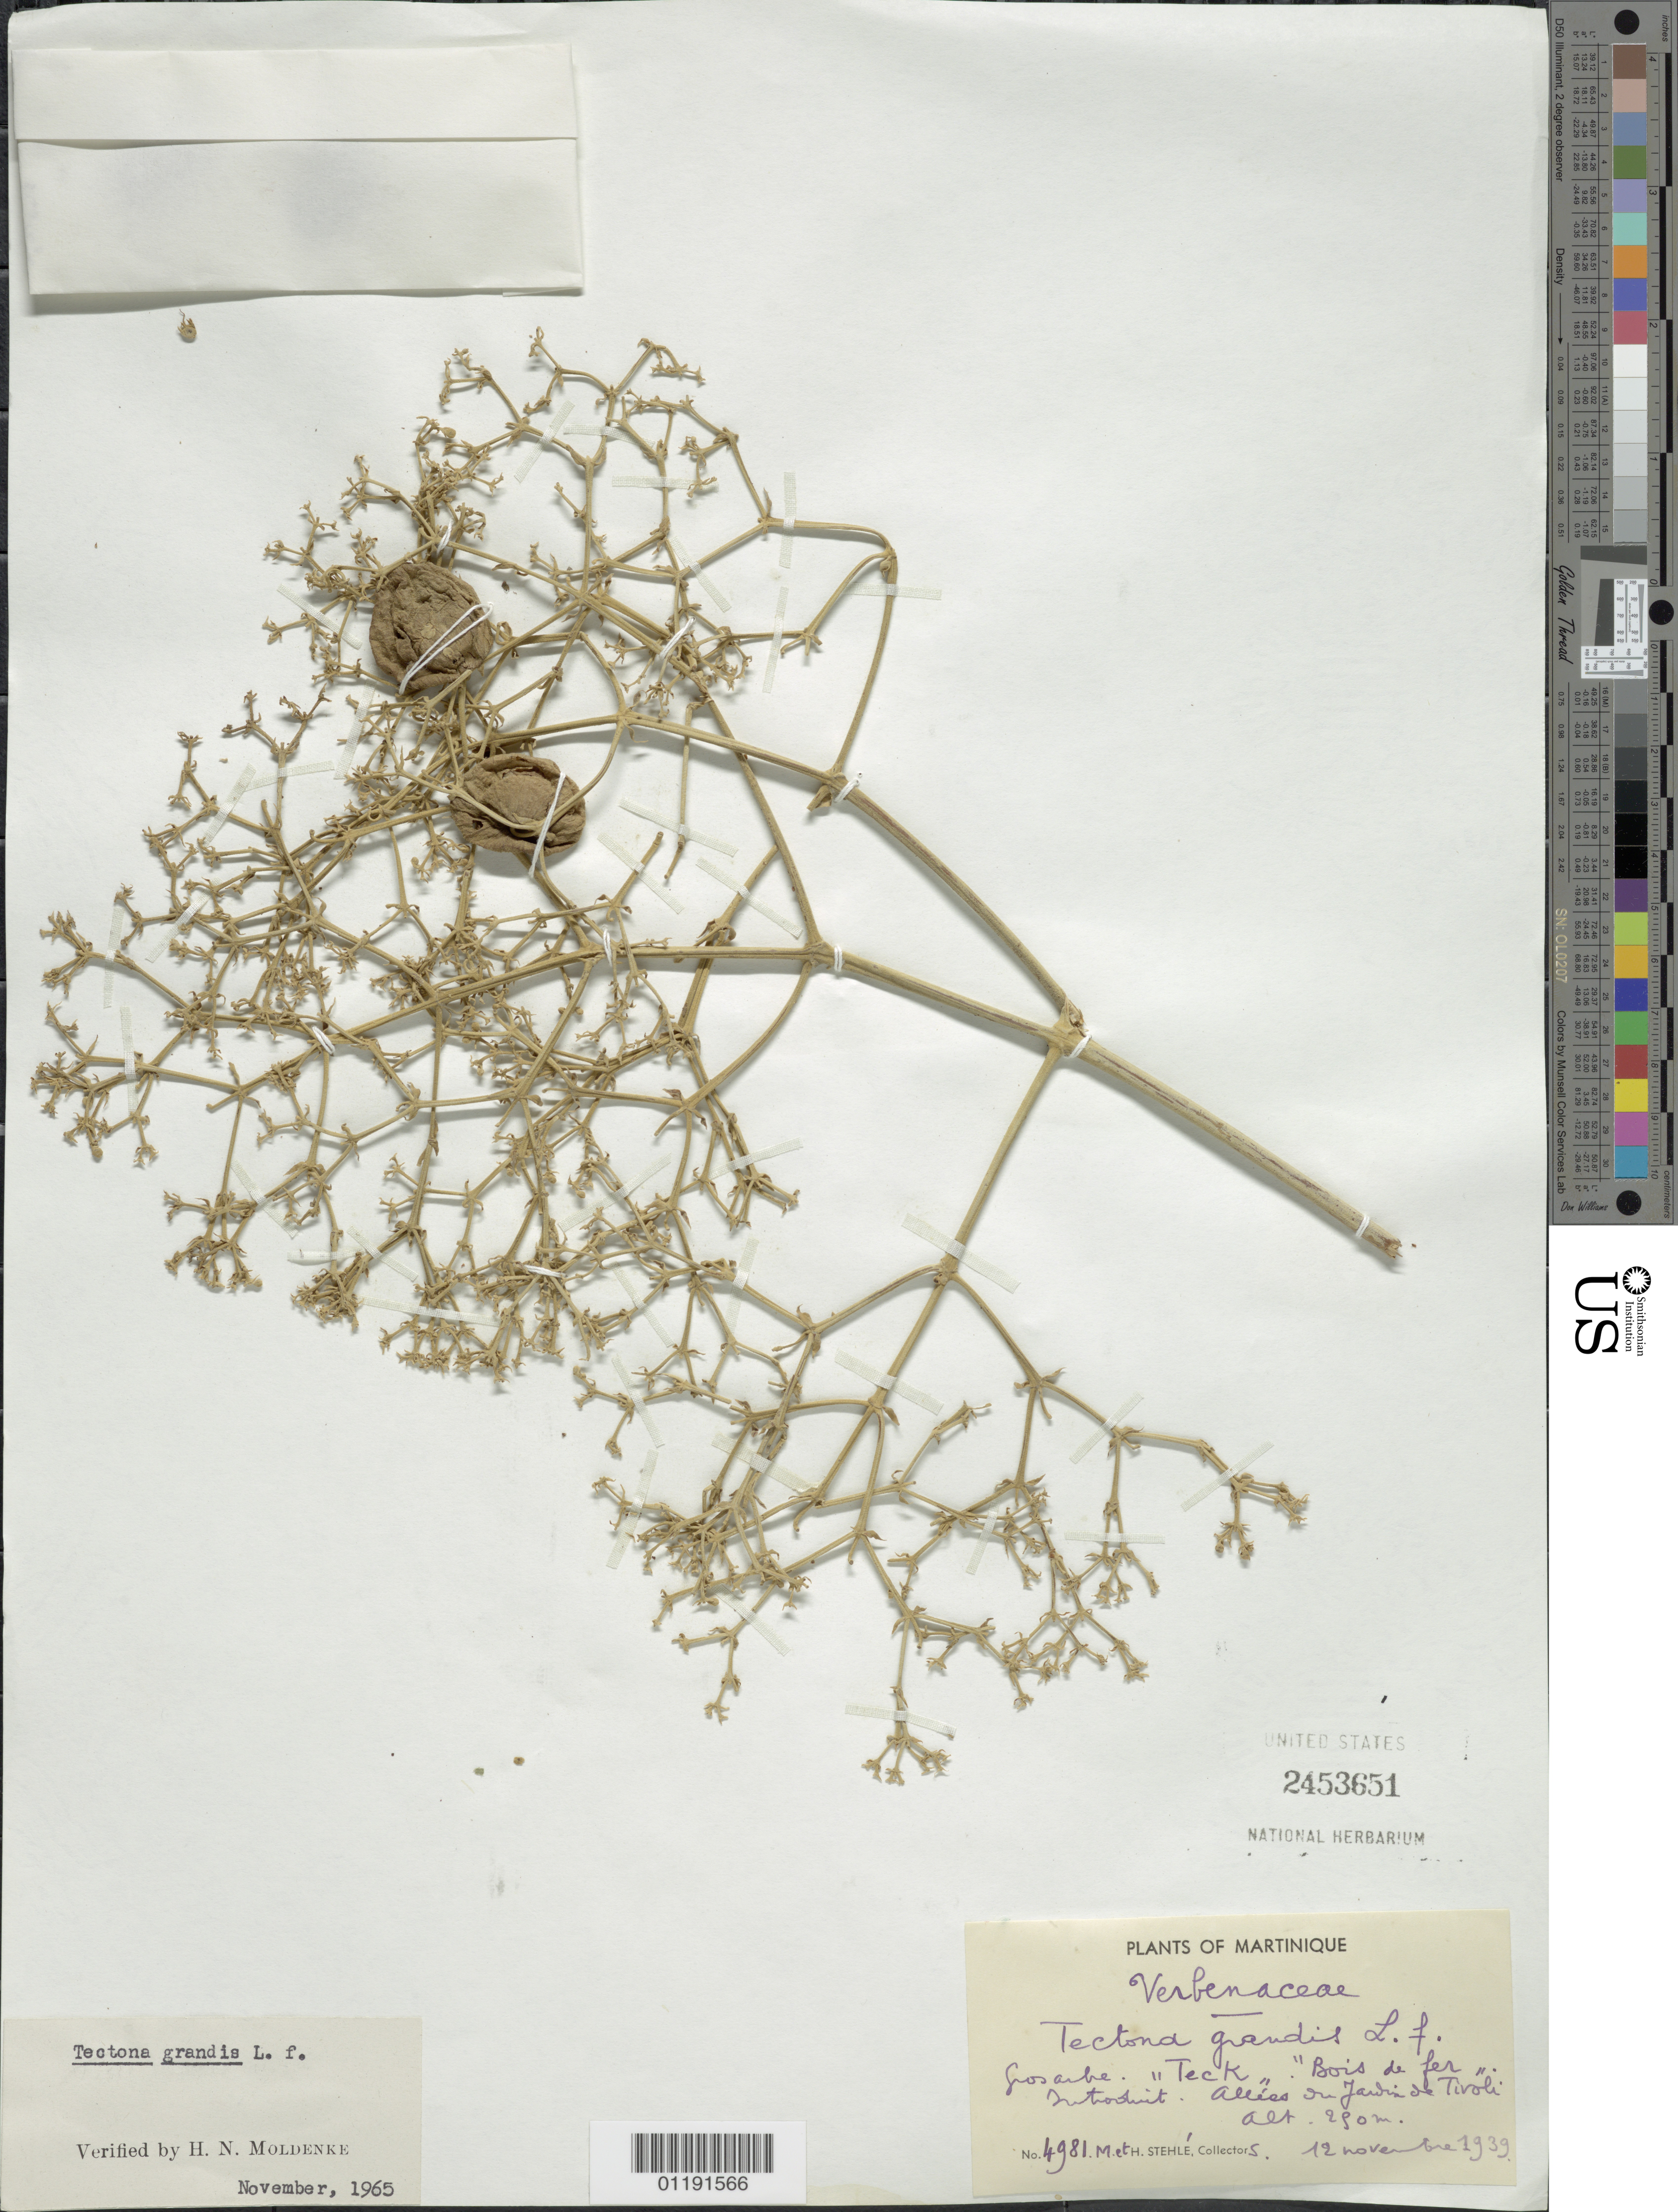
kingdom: Plantae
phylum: Tracheophyta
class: Magnoliopsida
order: Lamiales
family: Lamiaceae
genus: Tectona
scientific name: Tectona grandis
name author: L. f.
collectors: M. Stehlé & H. Stehlé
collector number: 4981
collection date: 1939-11-12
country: Martinique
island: Martinique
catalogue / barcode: US 2453651